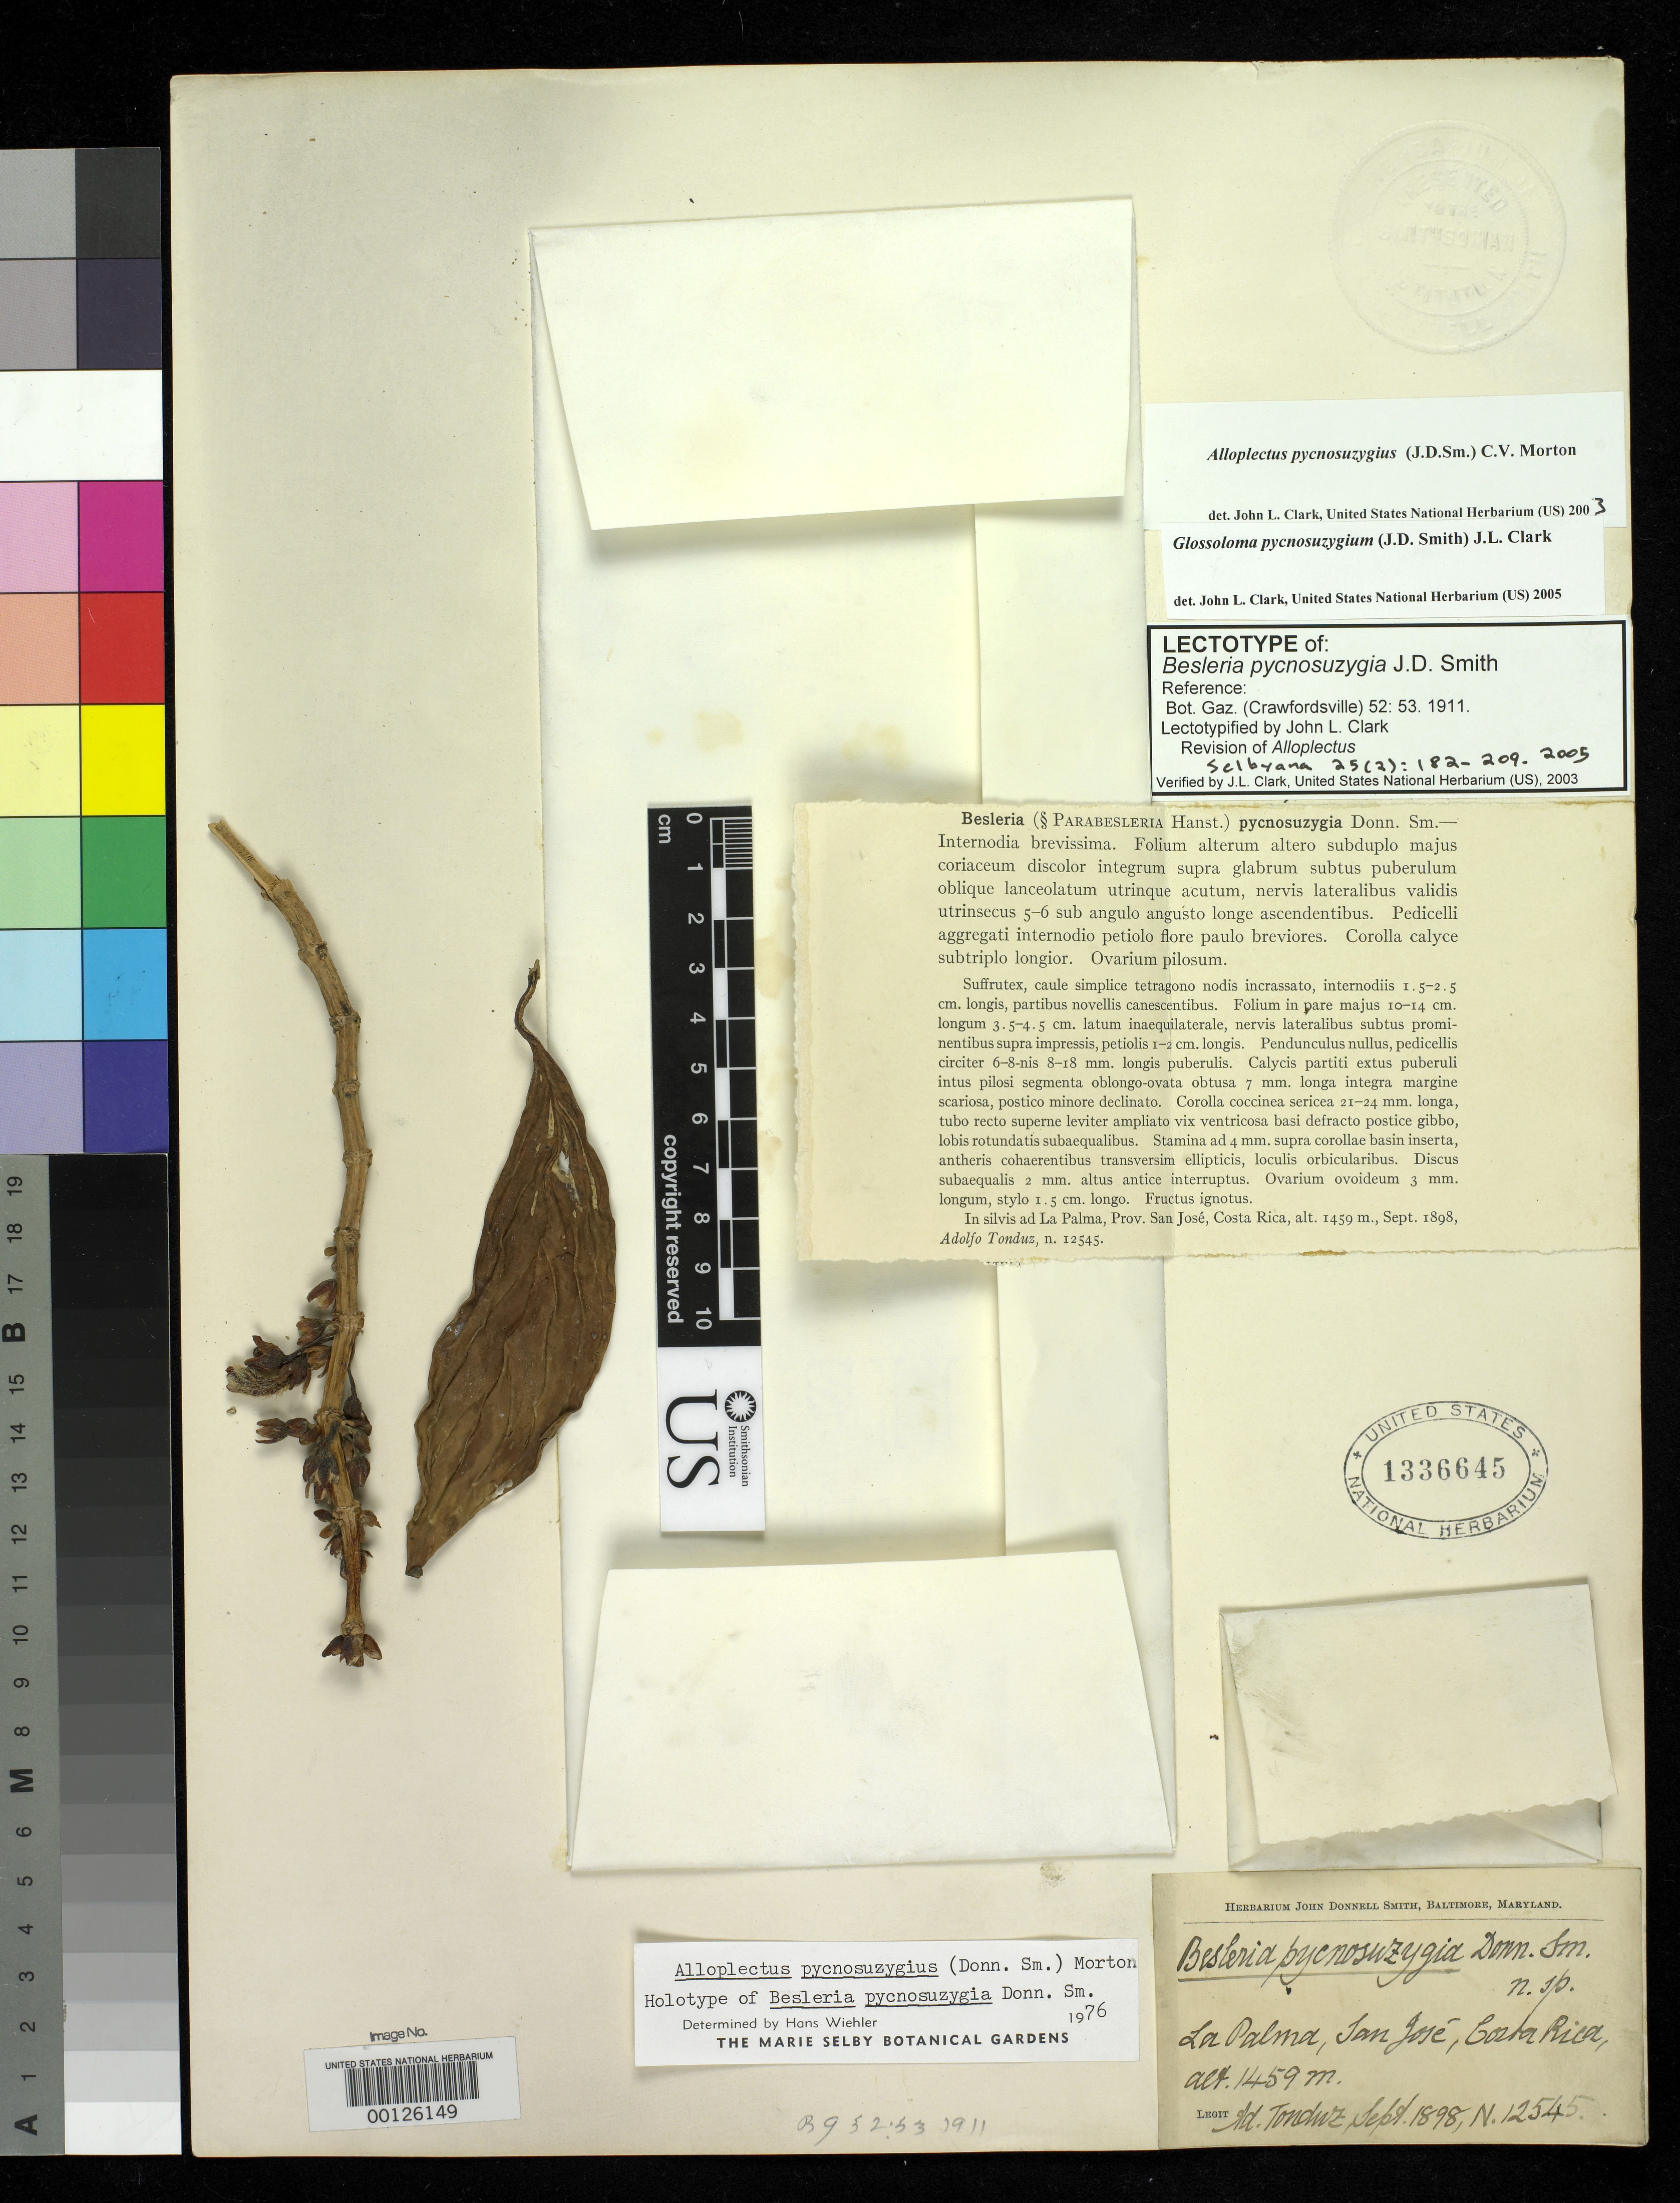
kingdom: Plantae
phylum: Tracheophyta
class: Magnoliopsida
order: Lamiales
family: Gesneriaceae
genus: Besleria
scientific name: Besleria pycnosuzygia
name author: Donn. Sm.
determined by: Clark, J. L., (SEL), The Marie Selby Botanical Garden (UNITED STATES)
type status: Lectotype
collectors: A. Tonduz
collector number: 12545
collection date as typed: Sep 1898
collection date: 1898-09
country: Costa Rica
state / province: San José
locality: La Palma.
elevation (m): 1459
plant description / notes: Previously annotated as holotype by Wiehler (1976).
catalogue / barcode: US 1336645